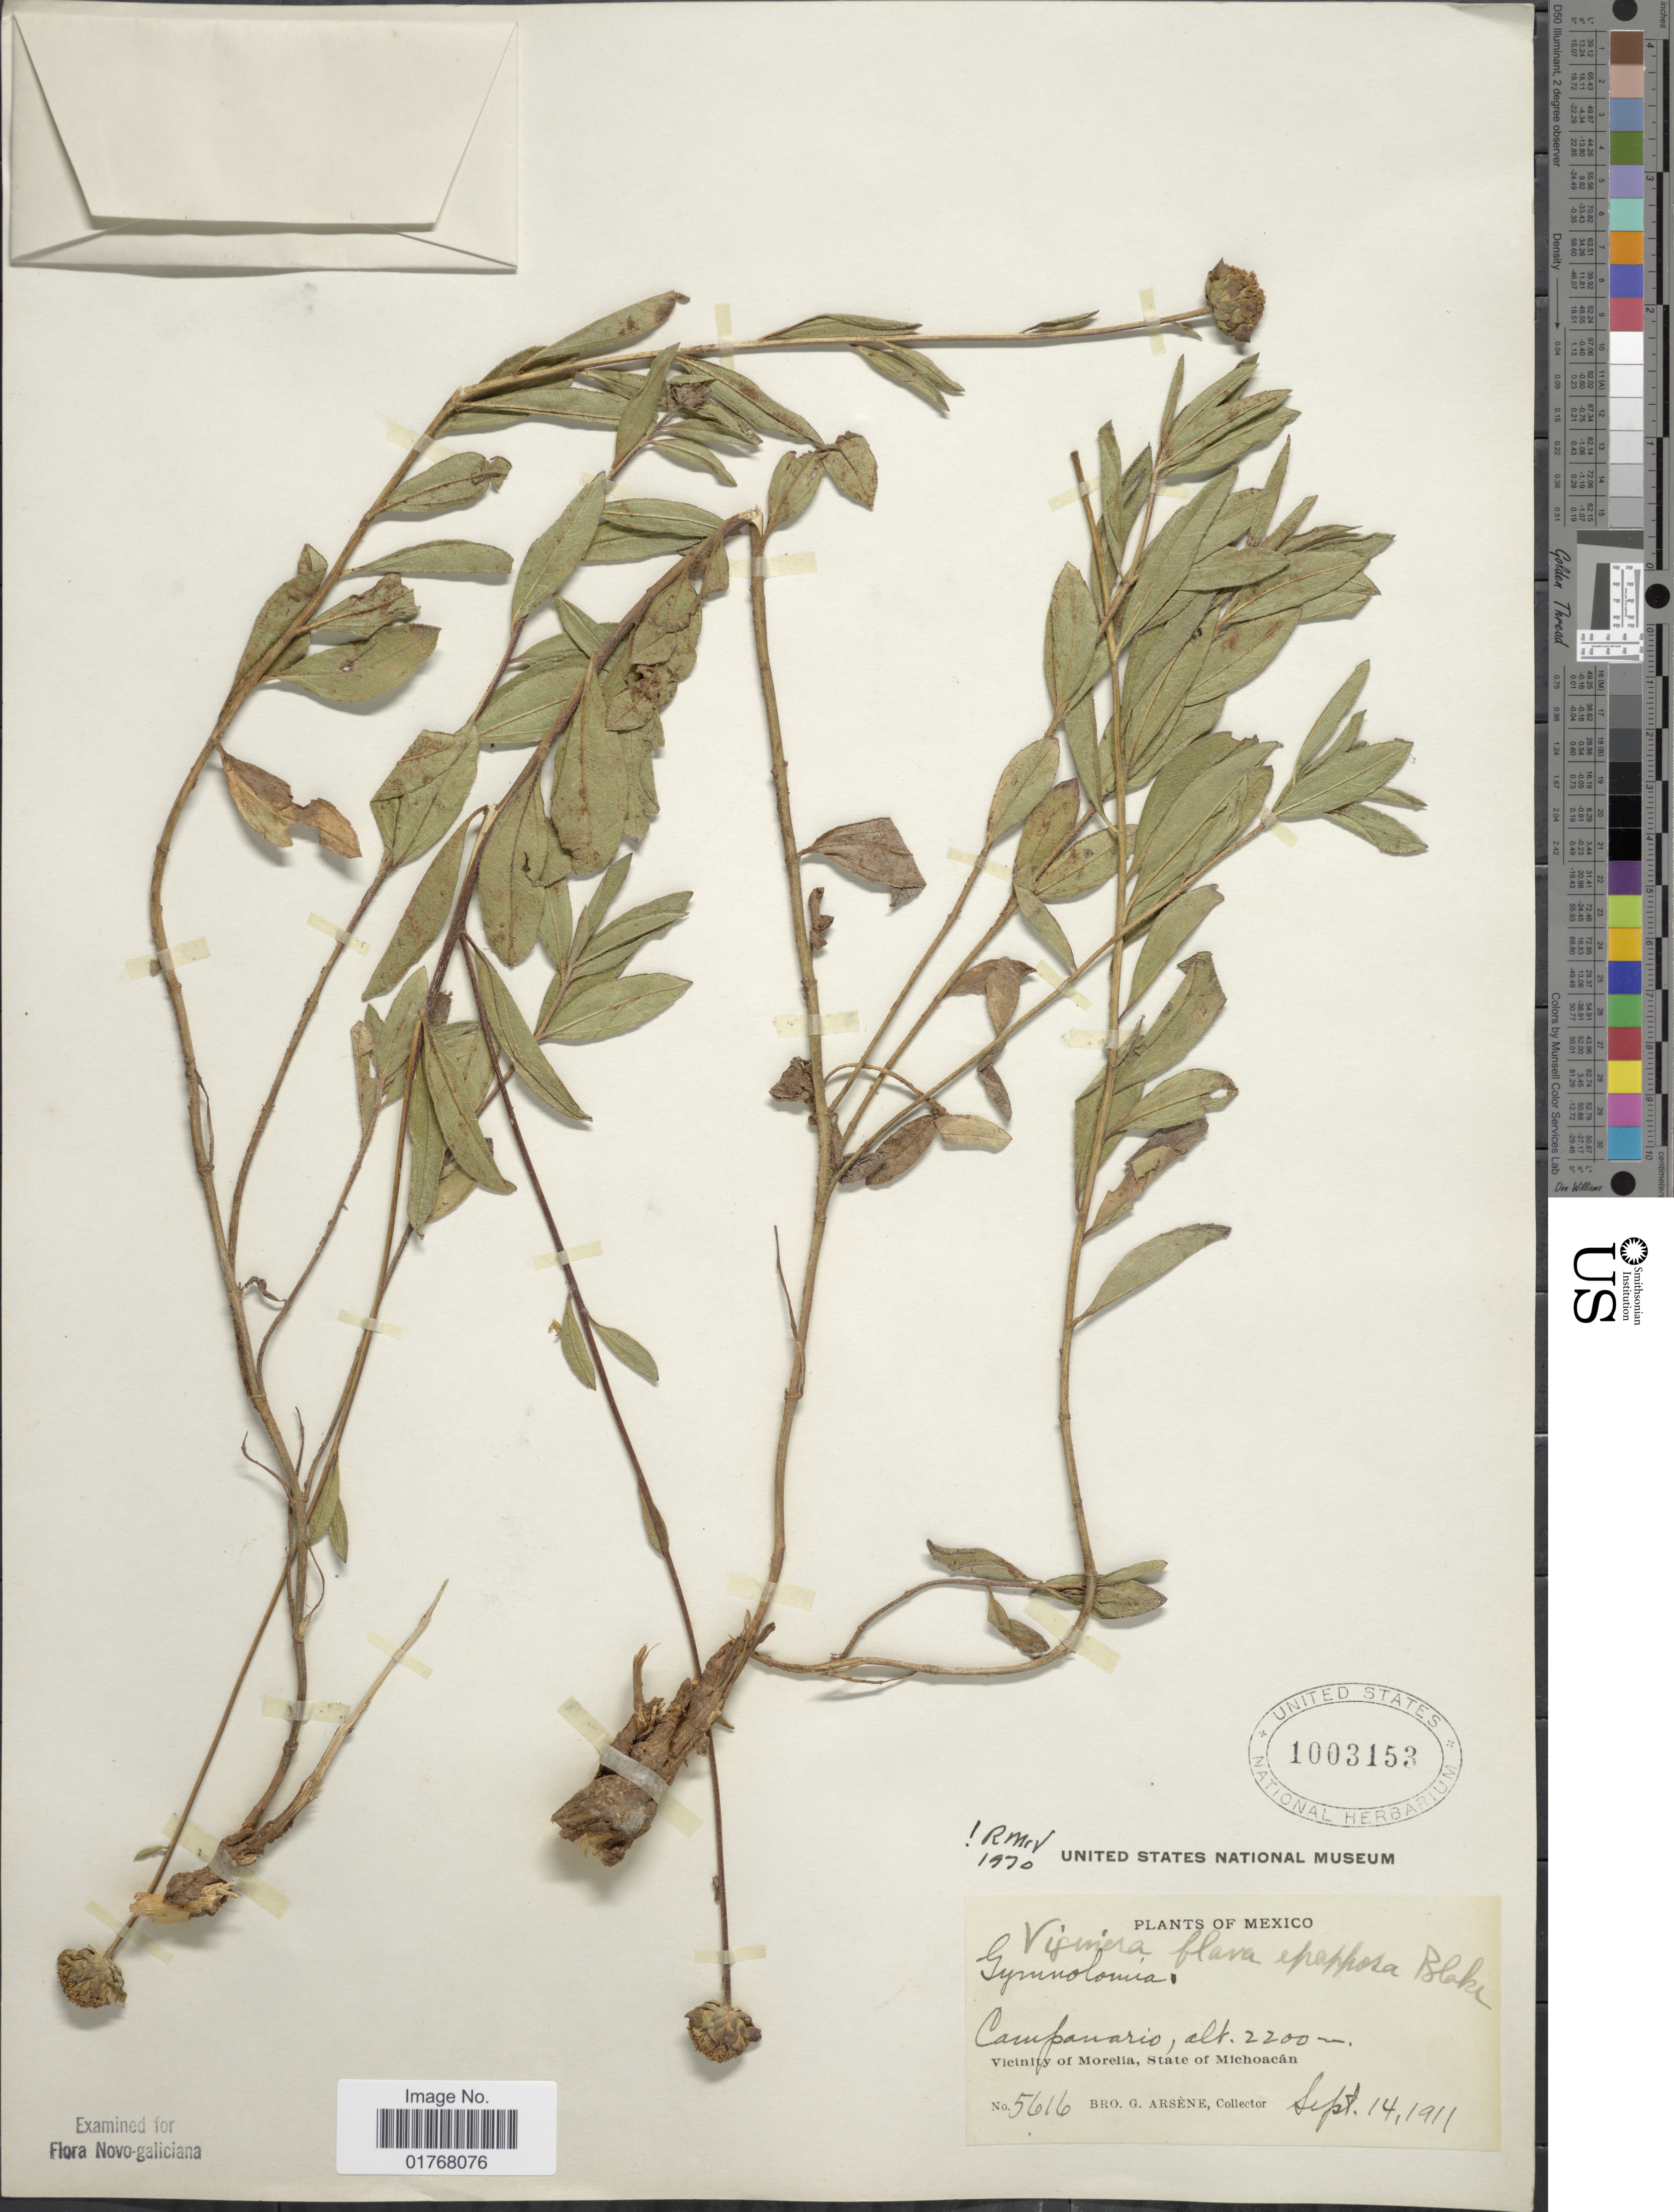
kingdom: Plantae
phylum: Tracheophyta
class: Magnoliopsida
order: Asterales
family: Asteraceae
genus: Viguiera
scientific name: Viguiera flava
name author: (Hemsl.) Blake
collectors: Bro. G. Arsène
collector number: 5616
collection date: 1911-09-14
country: Mexico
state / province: Michoacán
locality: Campanario, Vicinity of Morelia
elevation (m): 2200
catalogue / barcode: US 1003153